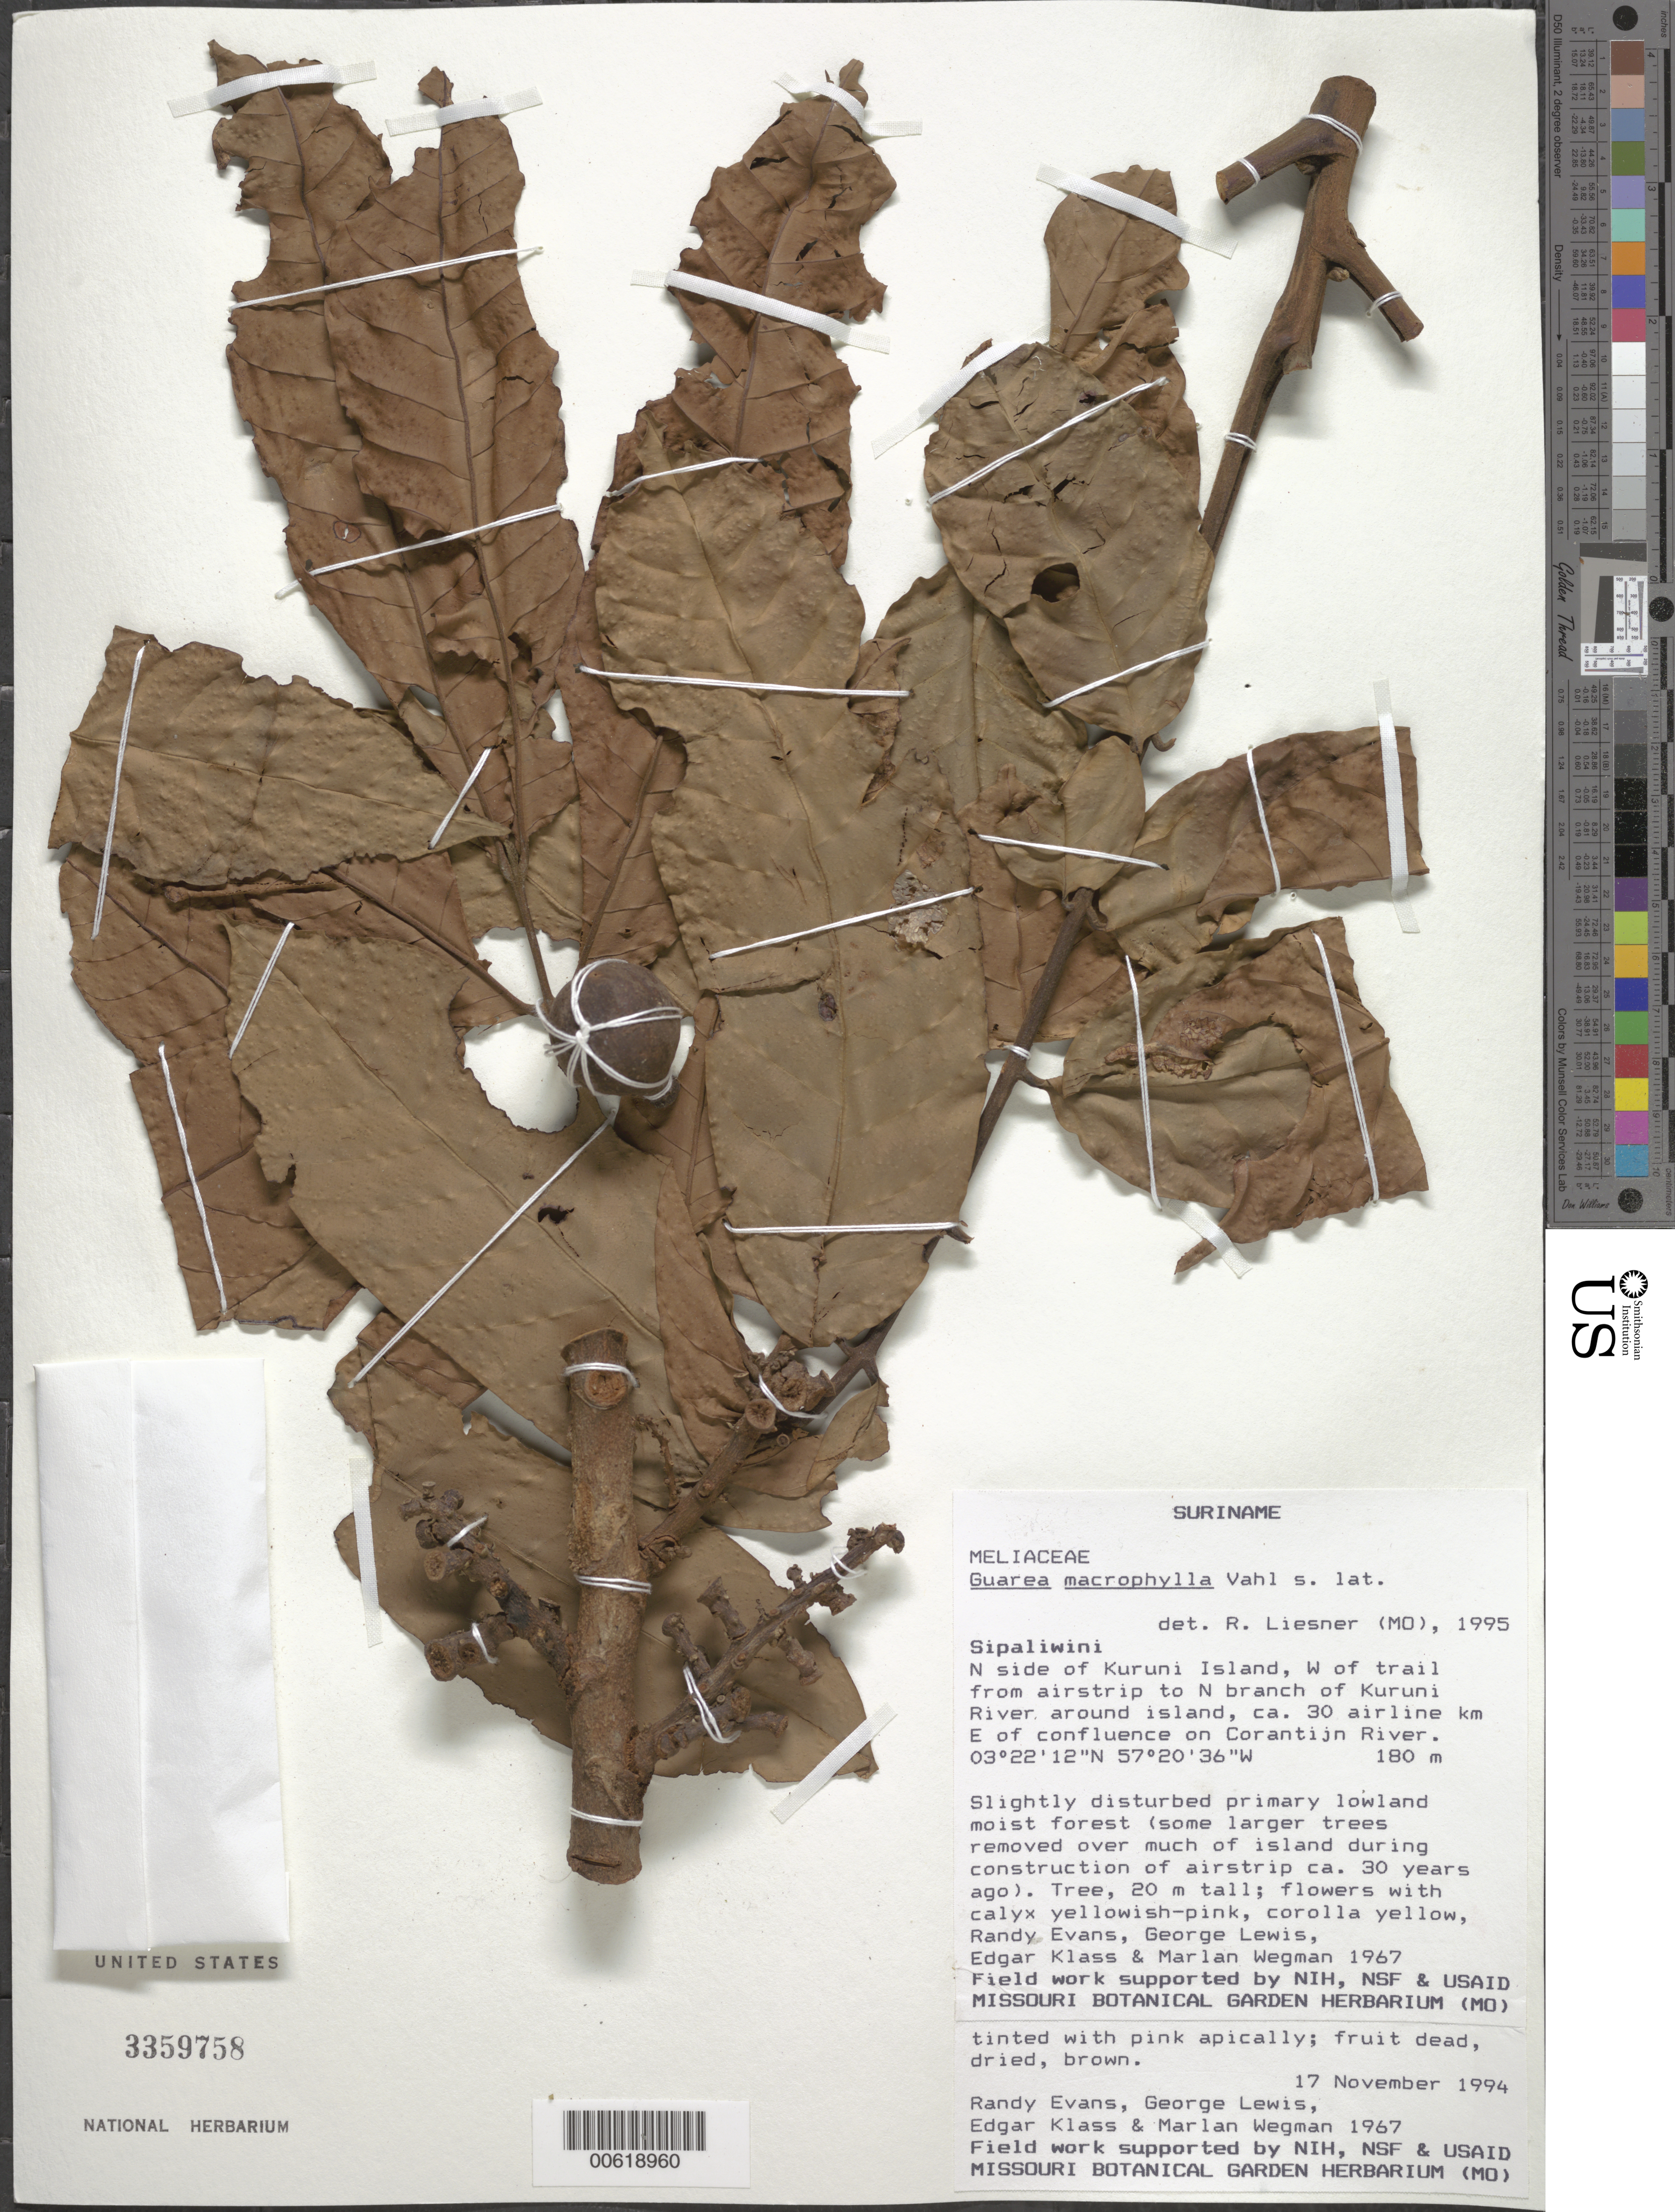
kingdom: Plantae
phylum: Tracheophyta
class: Magnoliopsida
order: Sapindales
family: Meliaceae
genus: Guarea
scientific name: Guarea macrophylla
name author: Vahl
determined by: Liesner, R. L.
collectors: R. Evans, G. Lewis, E. Klass & M. Wegman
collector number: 1967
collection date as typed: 17-Nov-94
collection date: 1994-11-17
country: Suriname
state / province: Sipaliwini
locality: Kuruni Island, N side, W of trail from airstrip to N branch of Kuruni R., ca 30 airline km E of confluence on Corantijn R.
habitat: Slightly disturbed primary lowland moist forest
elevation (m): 180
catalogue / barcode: US 3359758